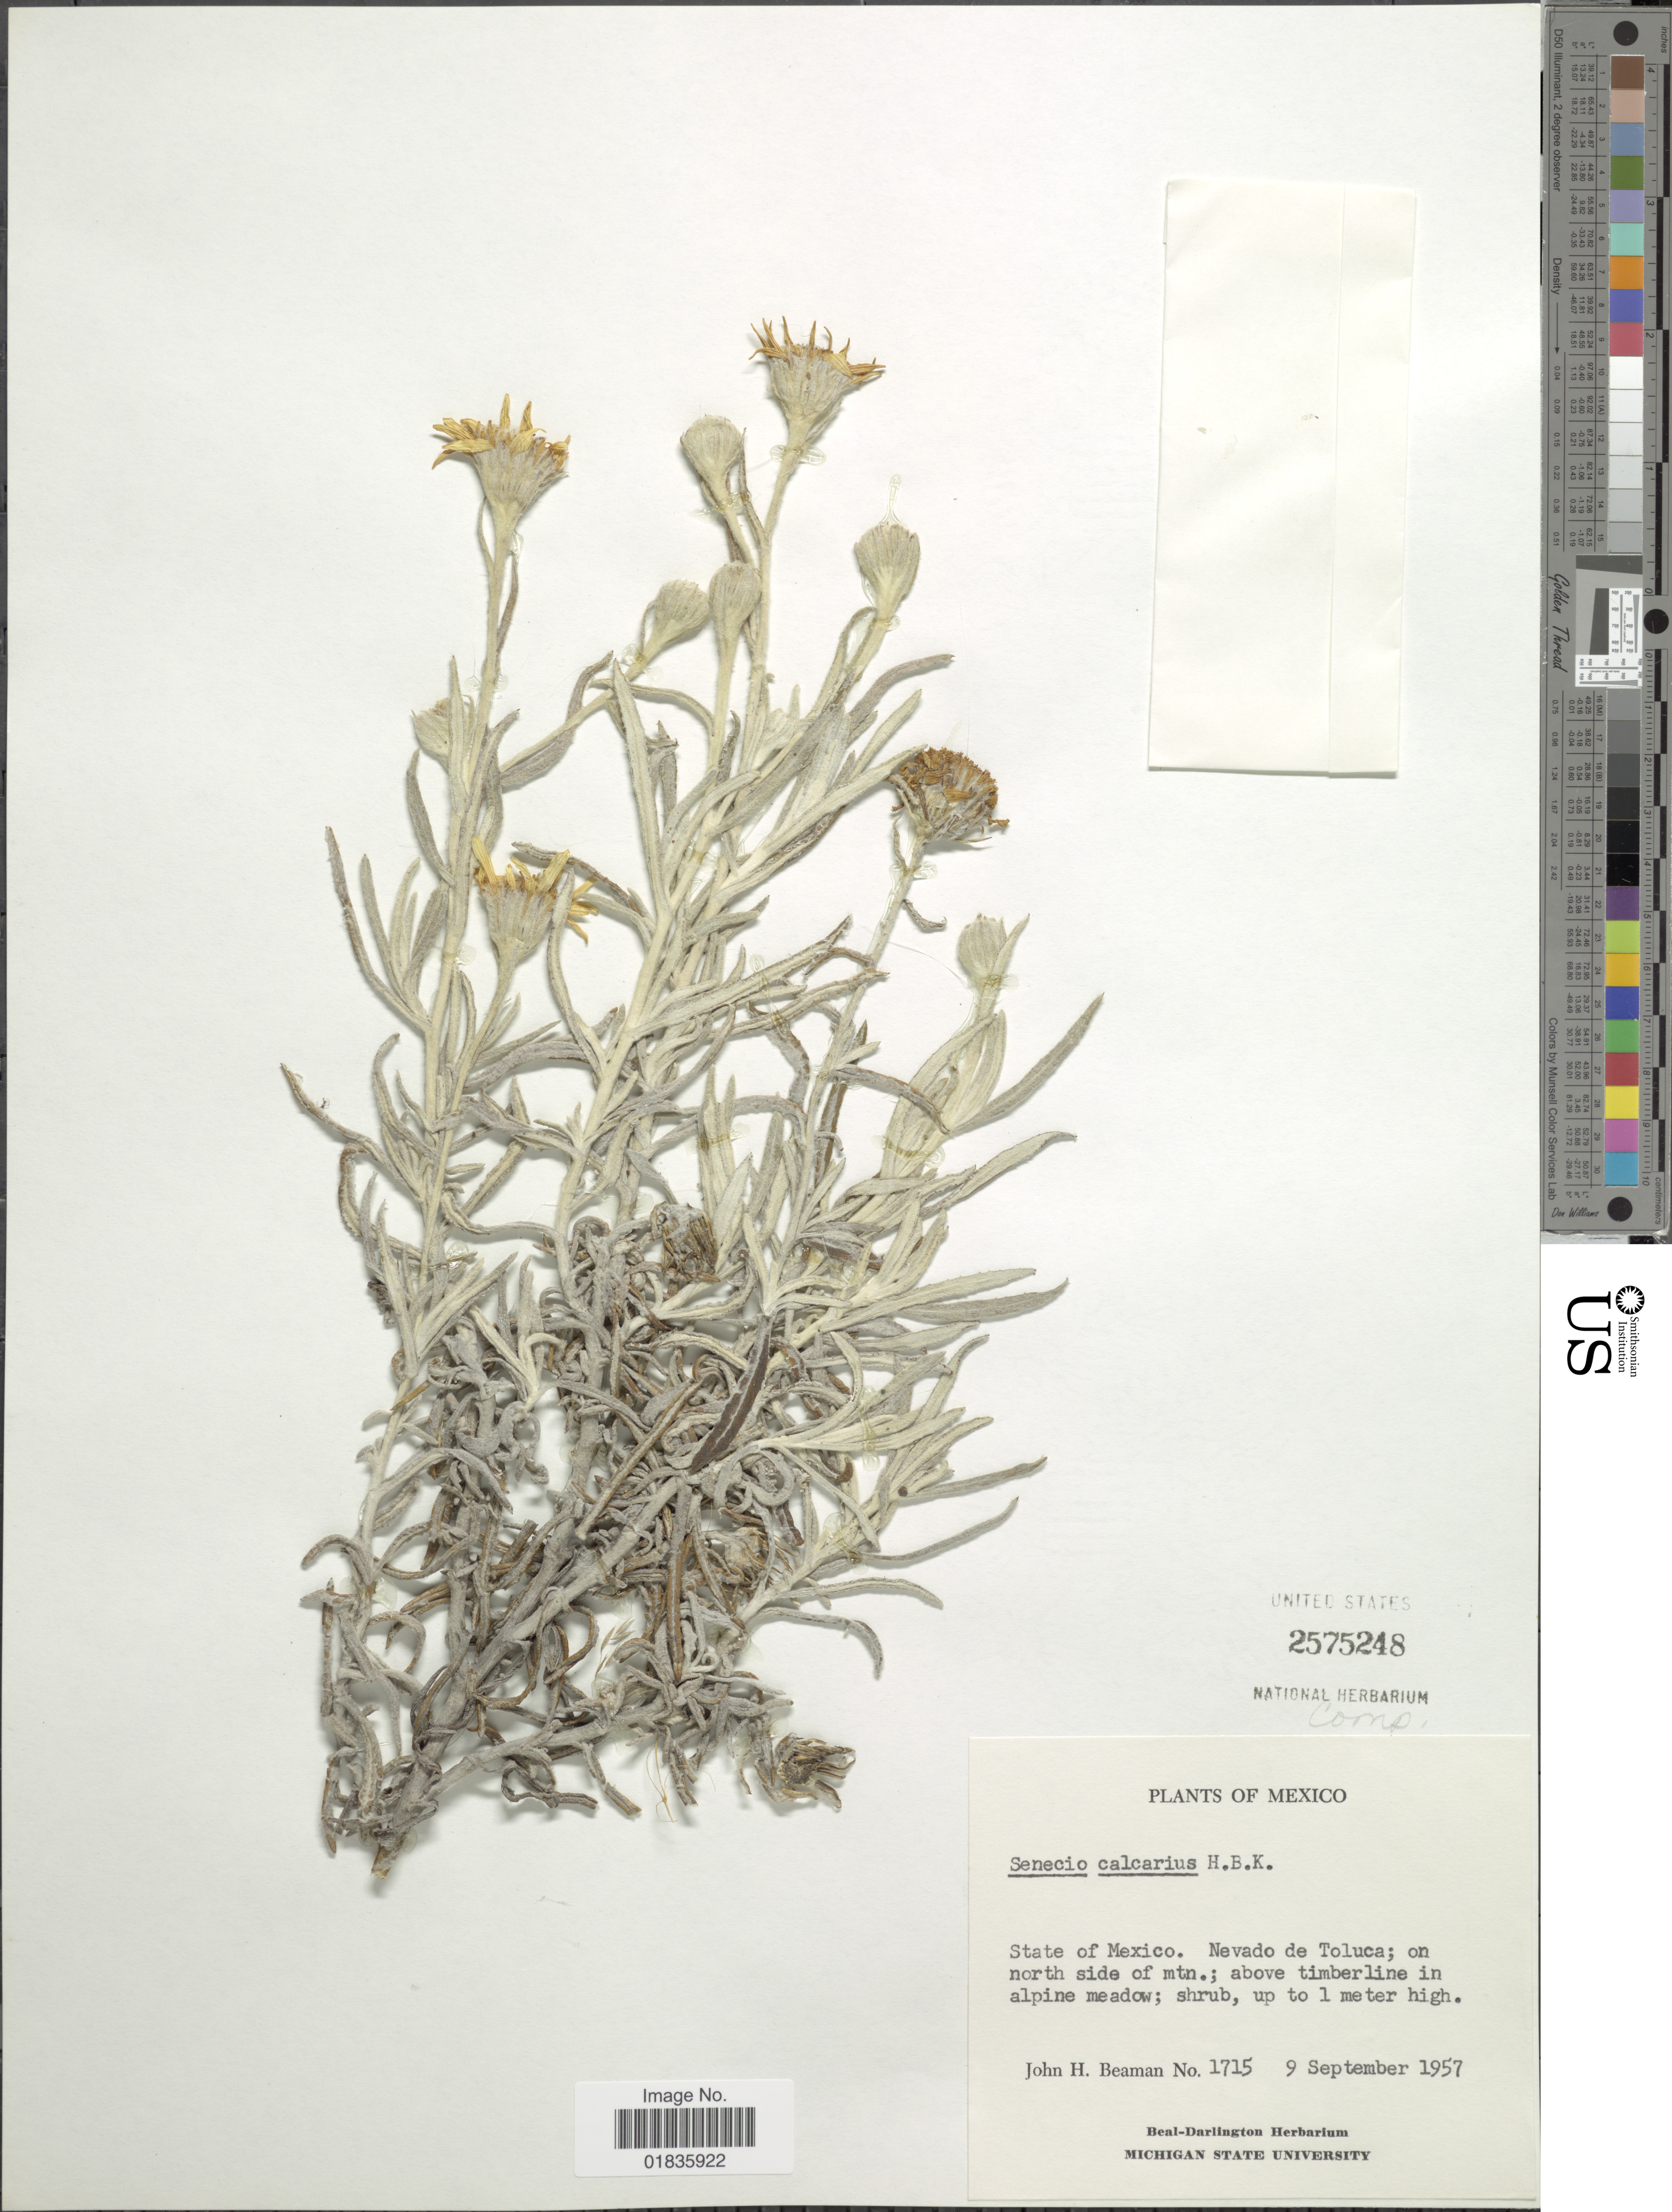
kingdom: Plantae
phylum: Tracheophyta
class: Magnoliopsida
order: Asterales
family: Asteraceae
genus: Senecio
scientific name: Senecio mairetianus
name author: DC.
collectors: J. H. Beaman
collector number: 1715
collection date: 1957-09-09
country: Mexico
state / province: México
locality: Nevado de Toluca; on north side of mtn.; above timberline in alpine meadow.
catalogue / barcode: US 2575248